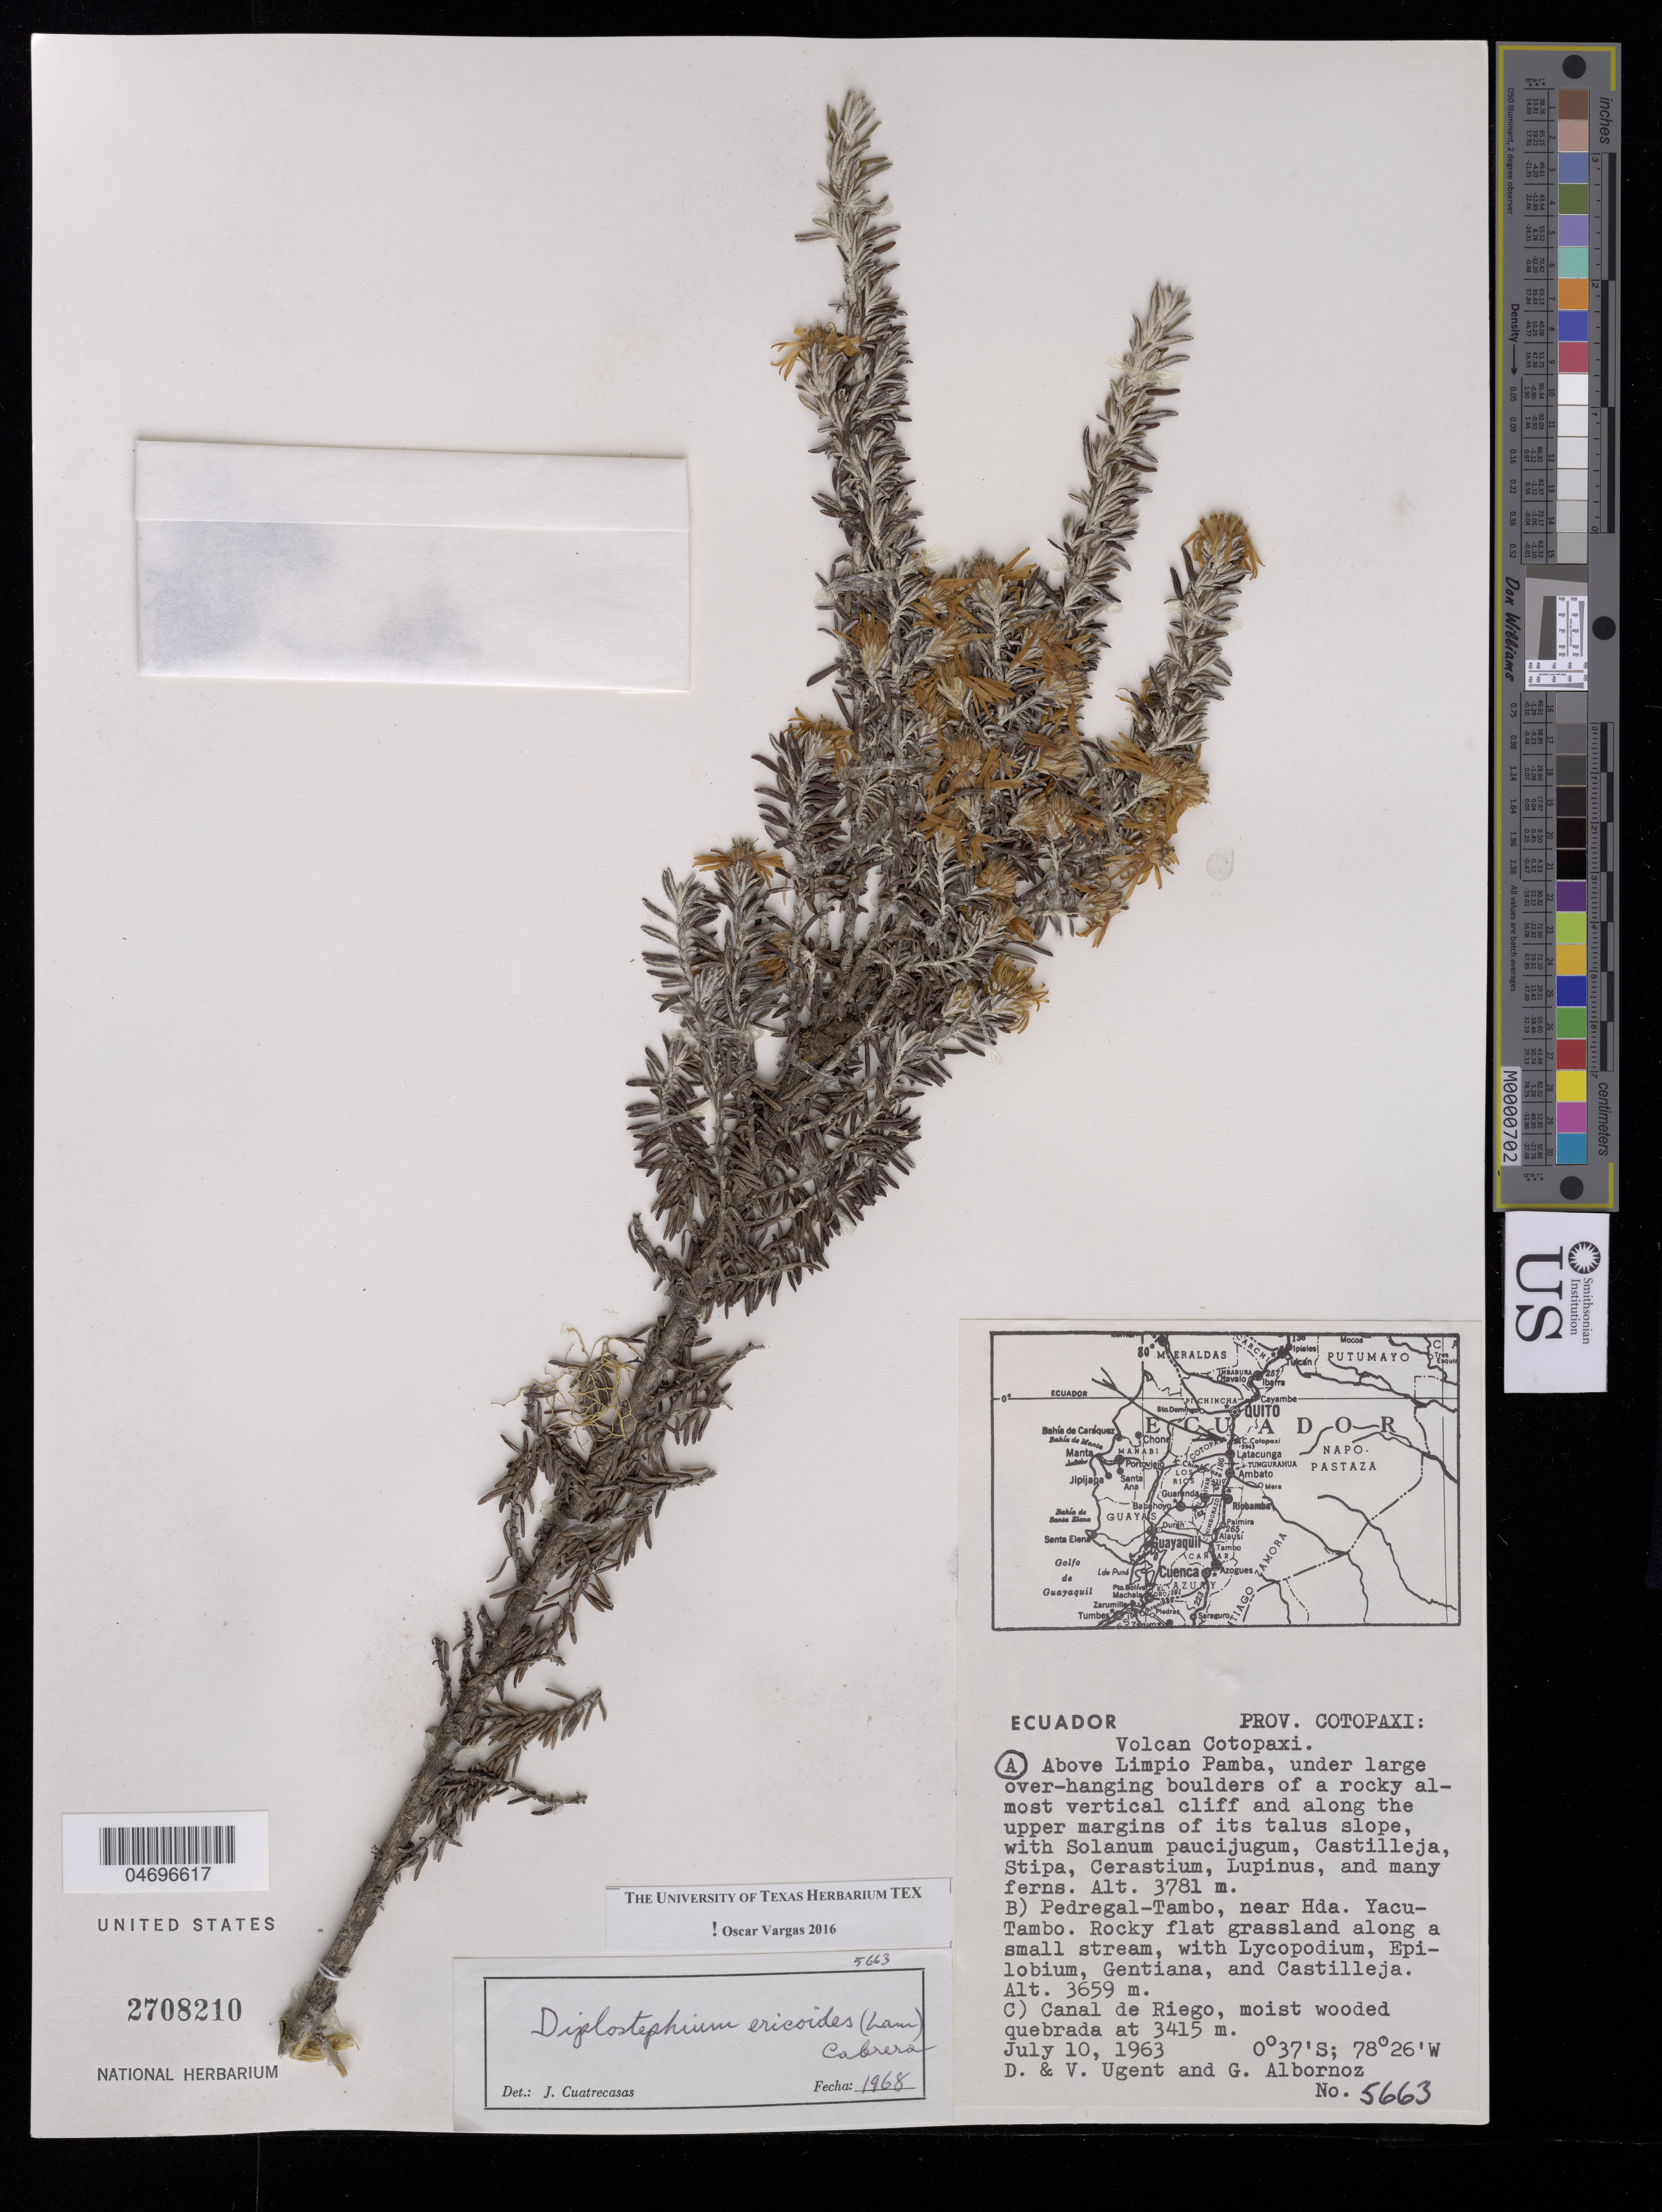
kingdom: Plantae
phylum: Tracheophyta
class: Magnoliopsida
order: Asterales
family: Asteraceae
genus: Diplostephium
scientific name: Diplostephium ericoides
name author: (Lam.) Cabrera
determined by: Vargas, Oscar M.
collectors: D. Ugent, V. Ugent & G. Albornoz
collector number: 5663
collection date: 1963-07-10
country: Ecuador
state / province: Cotopaxi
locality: Prov. Cotopaxi, Volcan Cotopaxi, Above Limpio Pamba, under large over-hanging boulders of a rocky almost vertical cliff and along the upper margins of its talus slope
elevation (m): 3781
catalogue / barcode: US 2708210